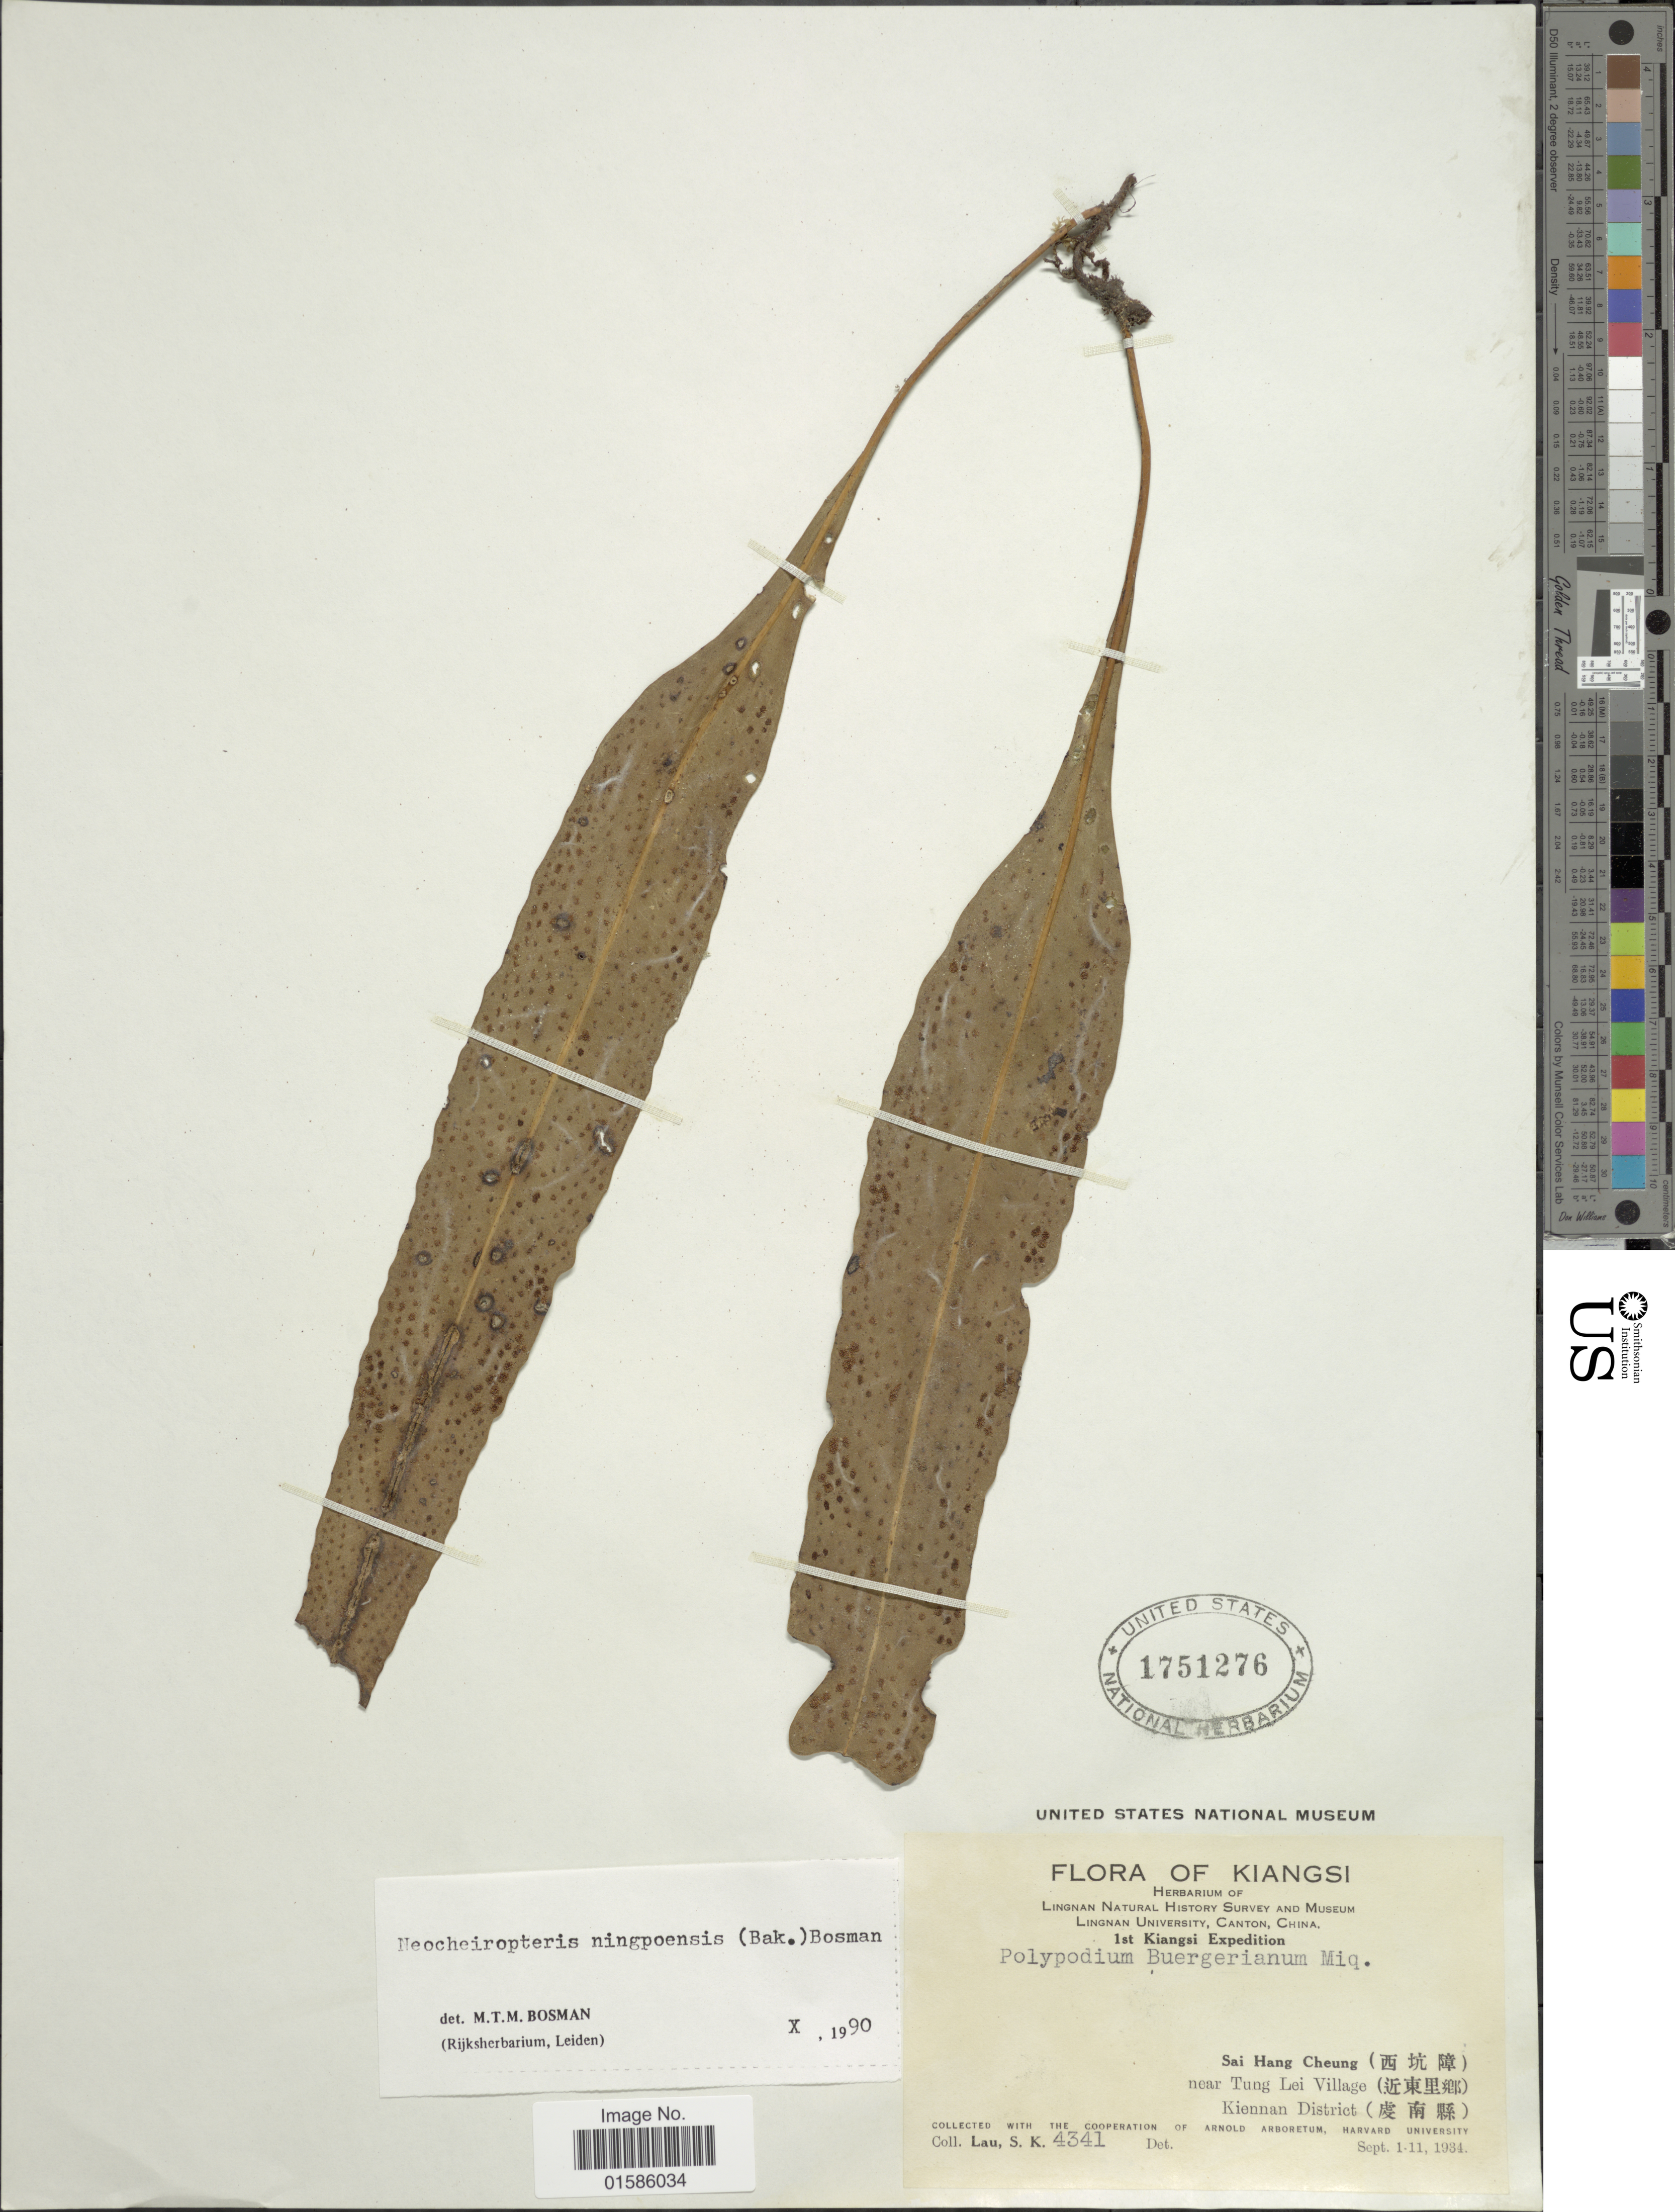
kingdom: Plantae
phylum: Tracheophyta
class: Polypodiopsida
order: Polypodiales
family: Polypodiaceae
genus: Microsorum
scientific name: Microsorum ningpoensis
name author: (Baker)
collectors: S. K. Lau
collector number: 4341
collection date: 1934-09-01/1934-09-11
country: China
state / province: Jiangxi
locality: Kiangsim Sai Hang Chueng (X) near Tung Lei Village (X) Kiennan District (X)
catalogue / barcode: US 1751273